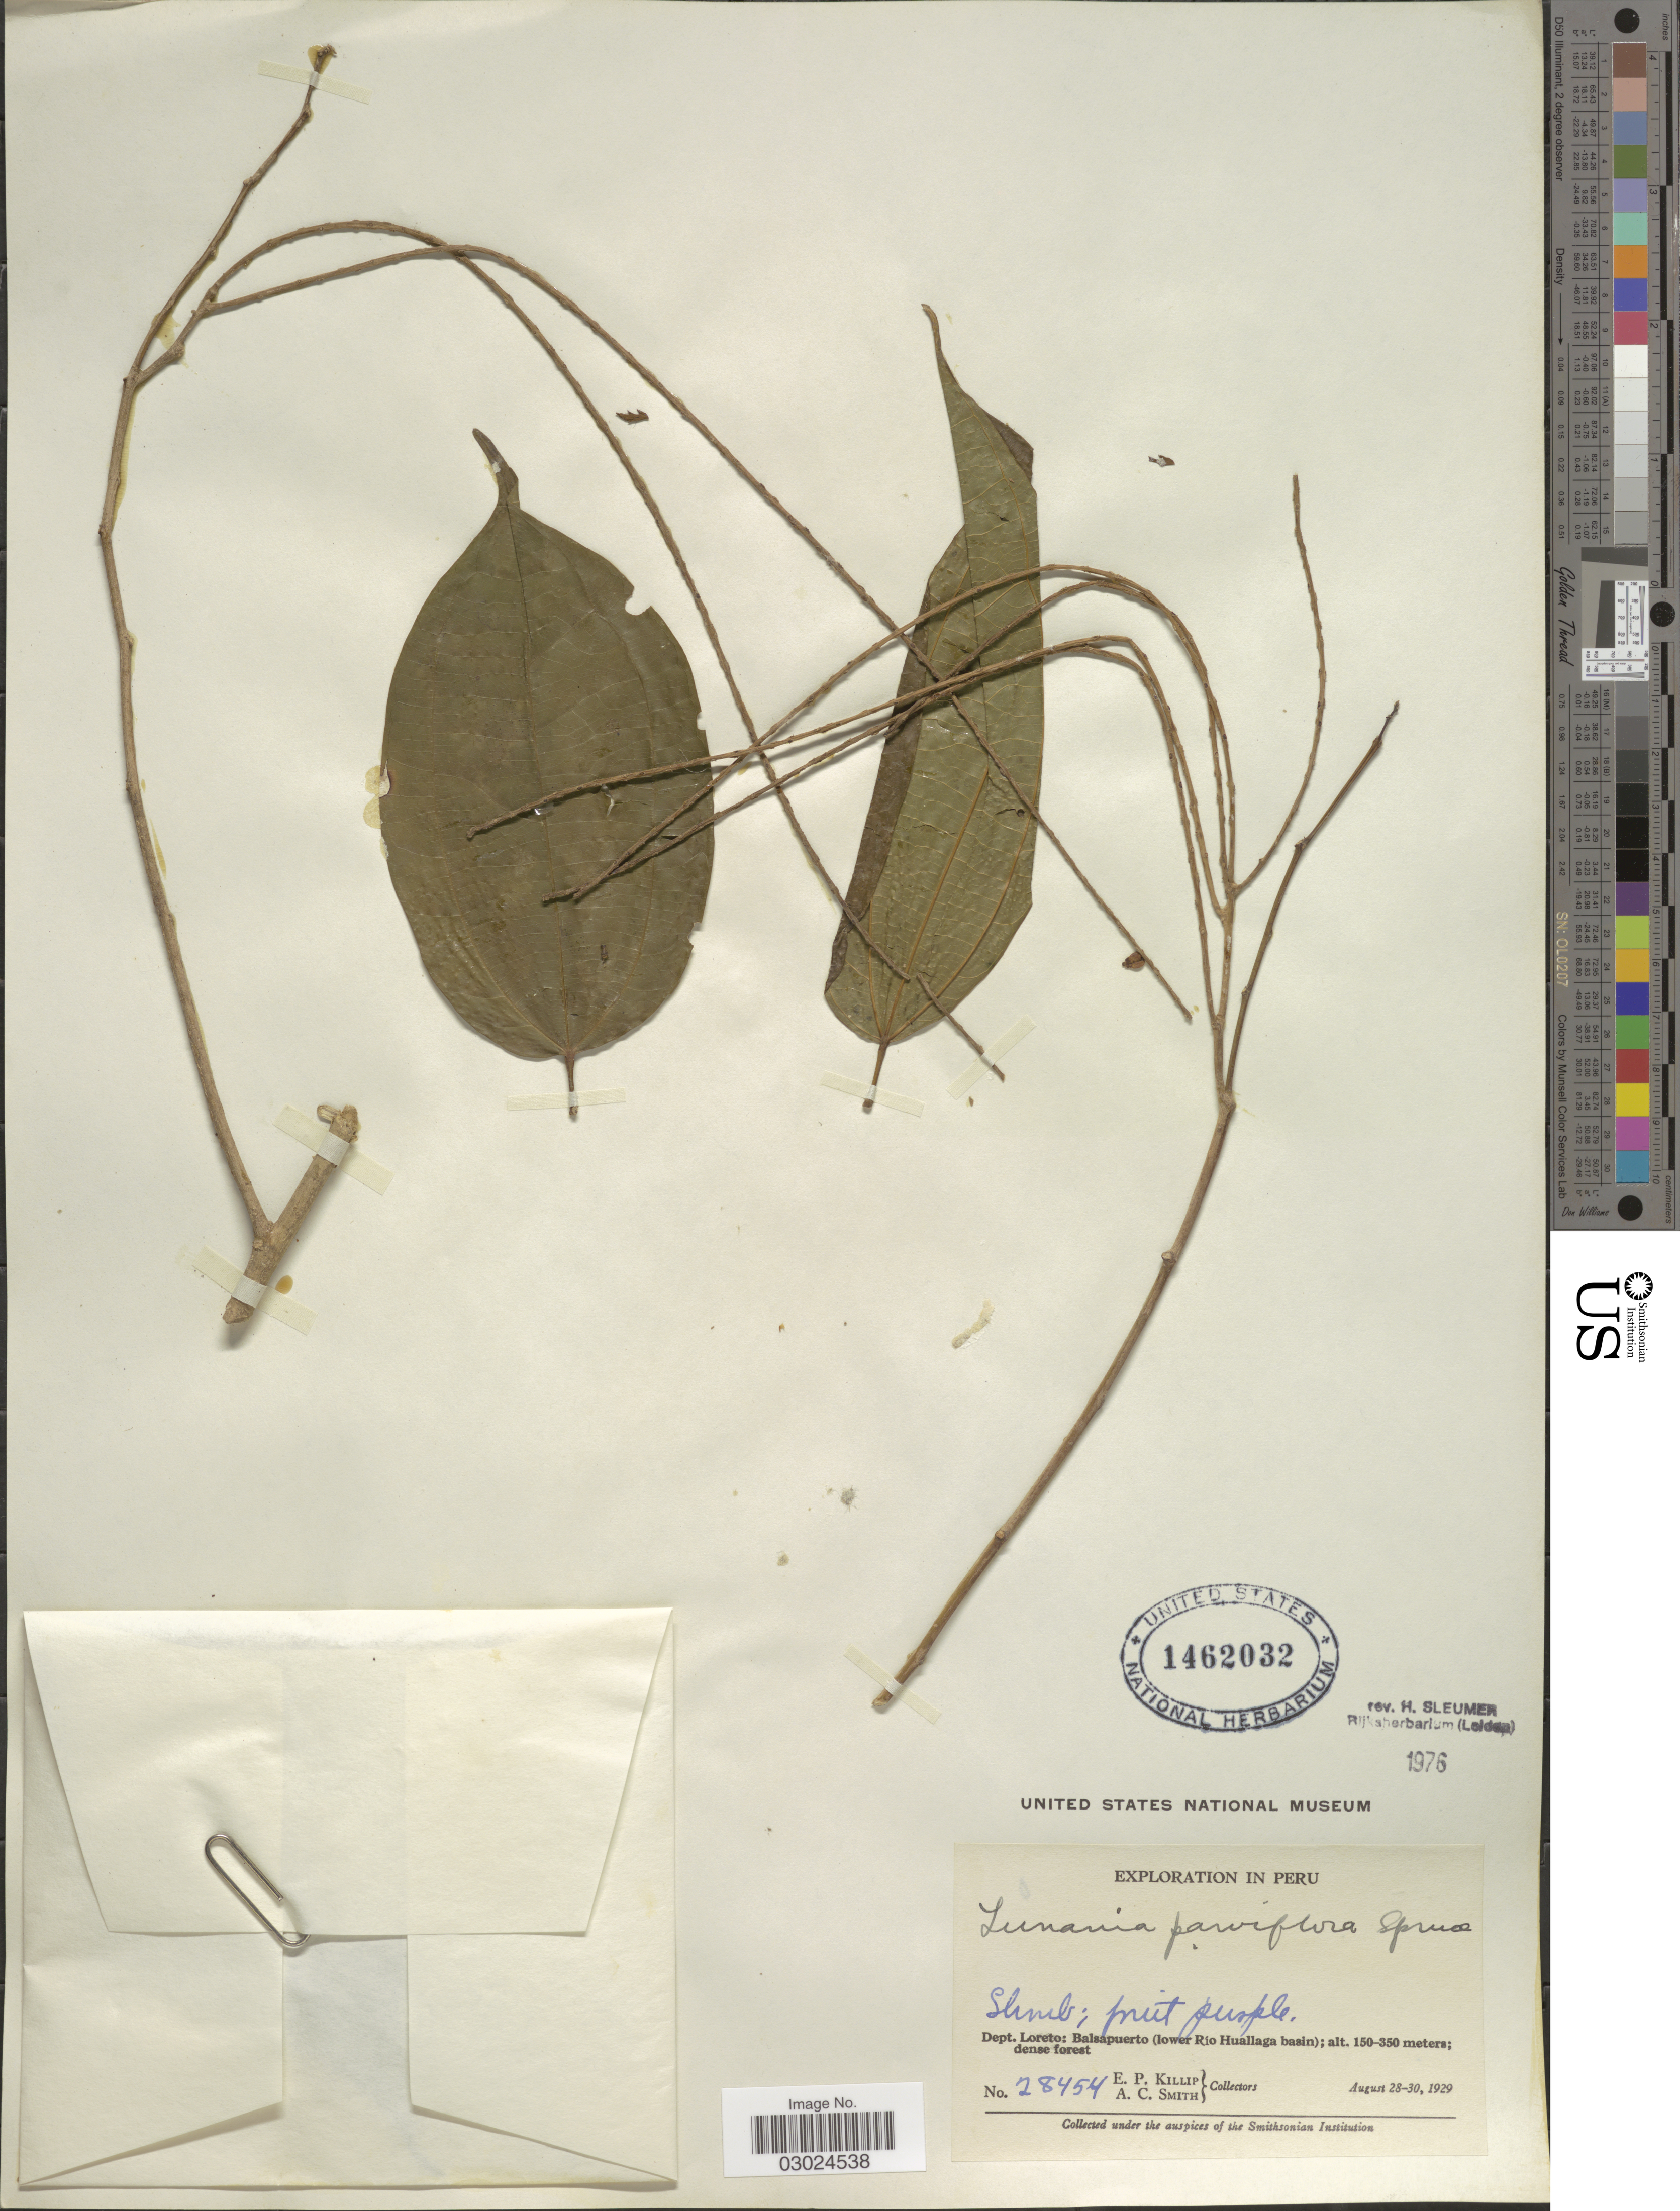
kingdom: Plantae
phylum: Tracheophyta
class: Magnoliopsida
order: Malpighiales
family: Salicaceae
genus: Lunania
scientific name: Lunania parviflora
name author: Spruce ex Benth.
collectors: E. P. Killip & A. C. Smith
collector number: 28454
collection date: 1929-08-28/1929-08-30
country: Peru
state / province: Loreto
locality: Dept. Loreto: Balsapuerto (lower Río Huallaga basin).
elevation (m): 150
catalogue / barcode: US 1462032